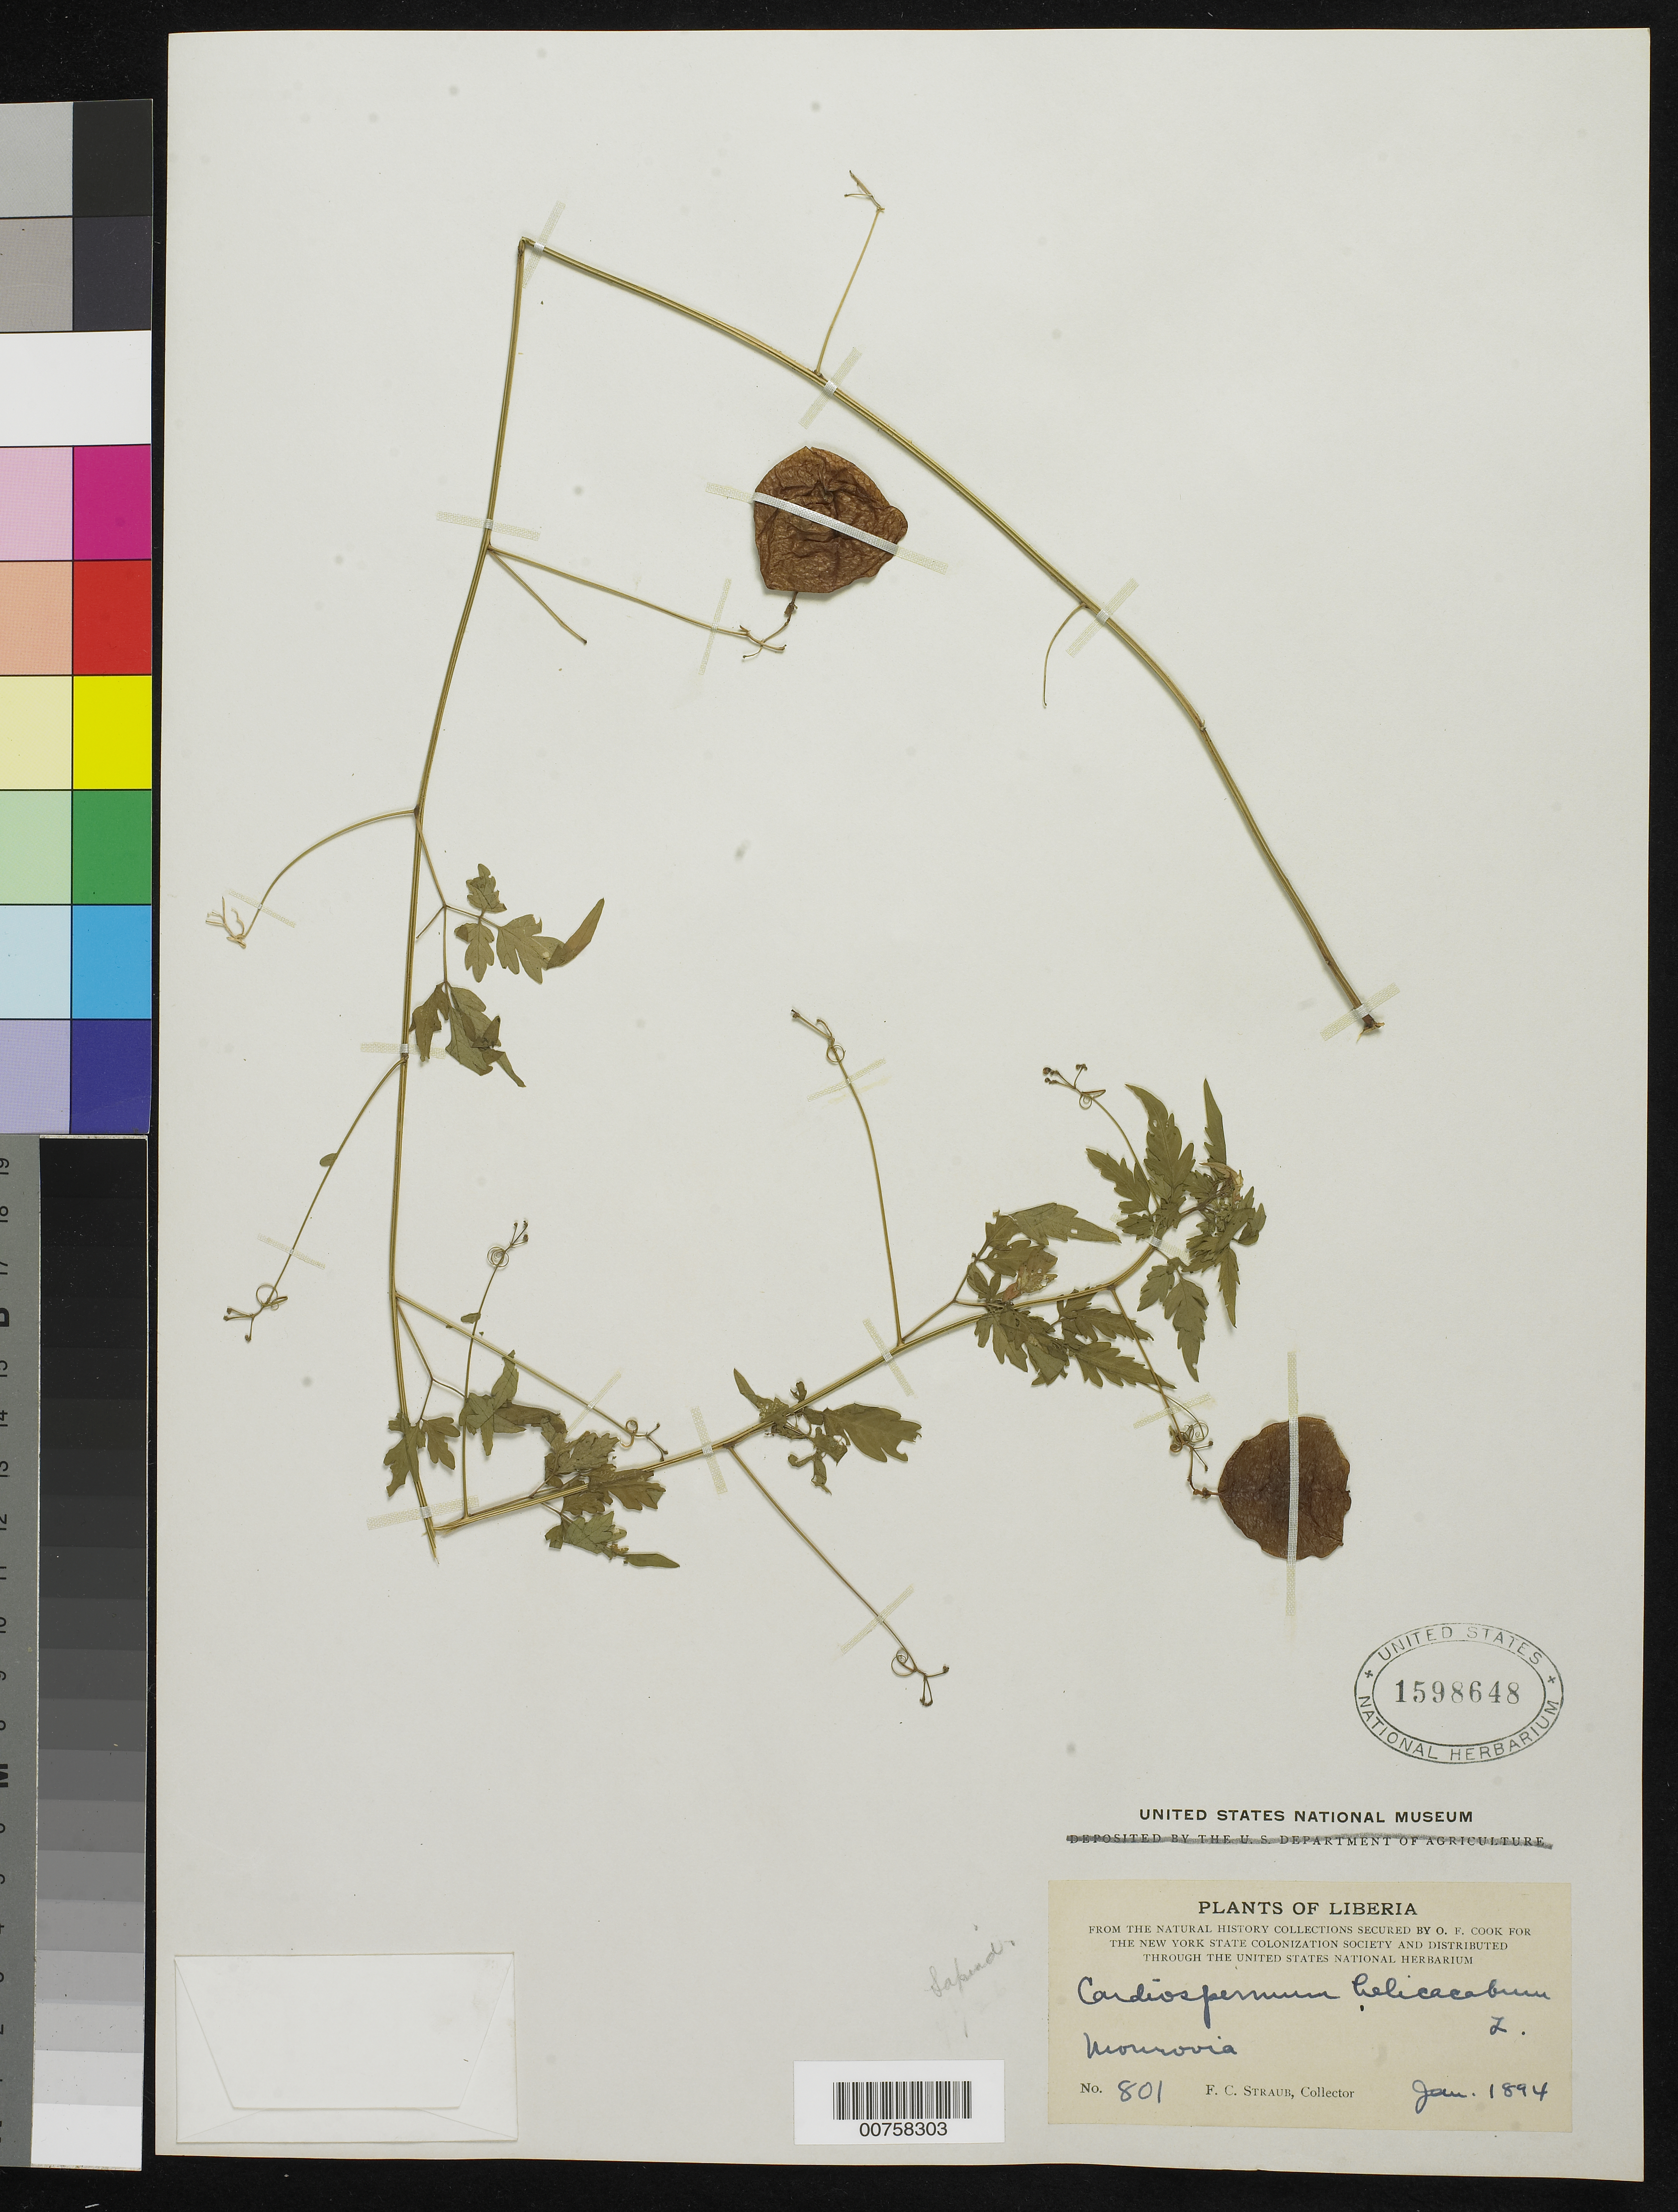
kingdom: Plantae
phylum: Tracheophyta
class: Magnoliopsida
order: Sapindales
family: Sapindaceae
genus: Cardiospermum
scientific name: Cardiospermum halicacabum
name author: L.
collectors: F. Straub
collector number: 801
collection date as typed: Jan 1894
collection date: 1894-01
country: Liberia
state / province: Montserrado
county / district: Monrovia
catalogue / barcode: US 1598648